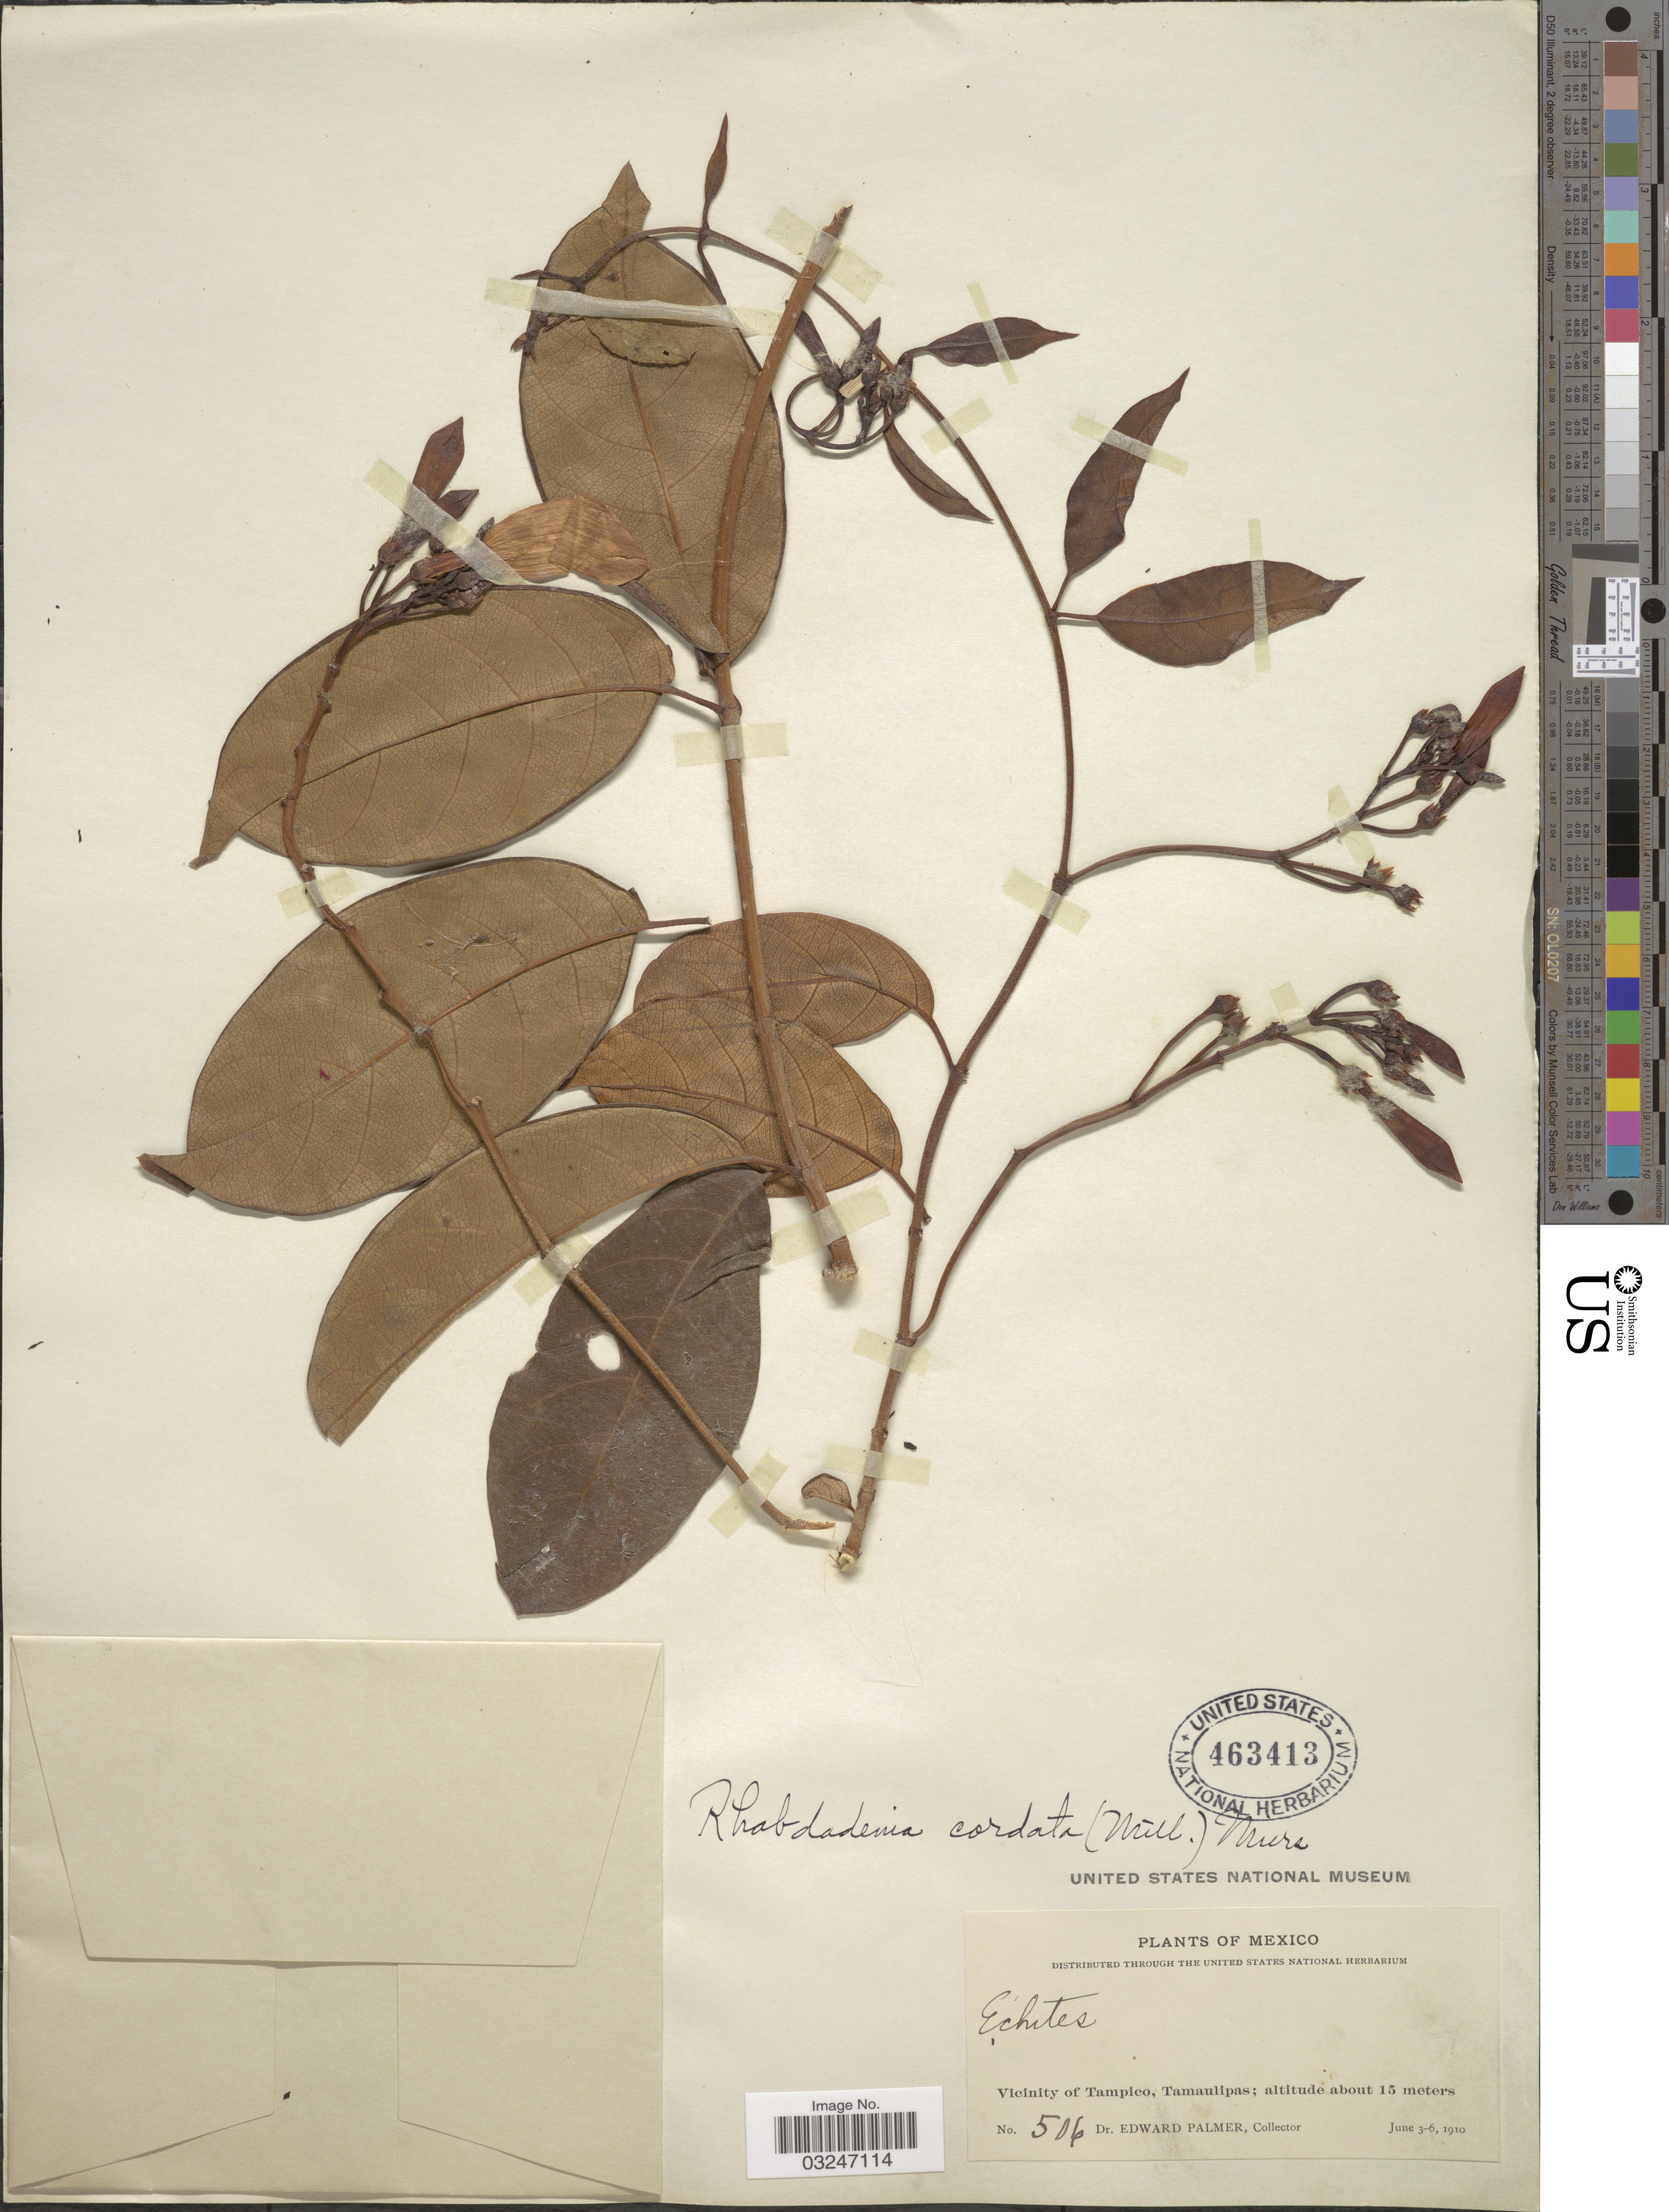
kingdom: Plantae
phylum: Tracheophyta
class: Magnoliopsida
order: Gentianales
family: Apocynaceae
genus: Rhabdadenia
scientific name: Rhabdadenia cordata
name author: Miers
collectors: E. Palmer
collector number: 506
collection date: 1910-06-03/1910-06-06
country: Mexico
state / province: Tamaulipas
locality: Vicinity of Tampico.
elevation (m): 15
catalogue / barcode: US 463413